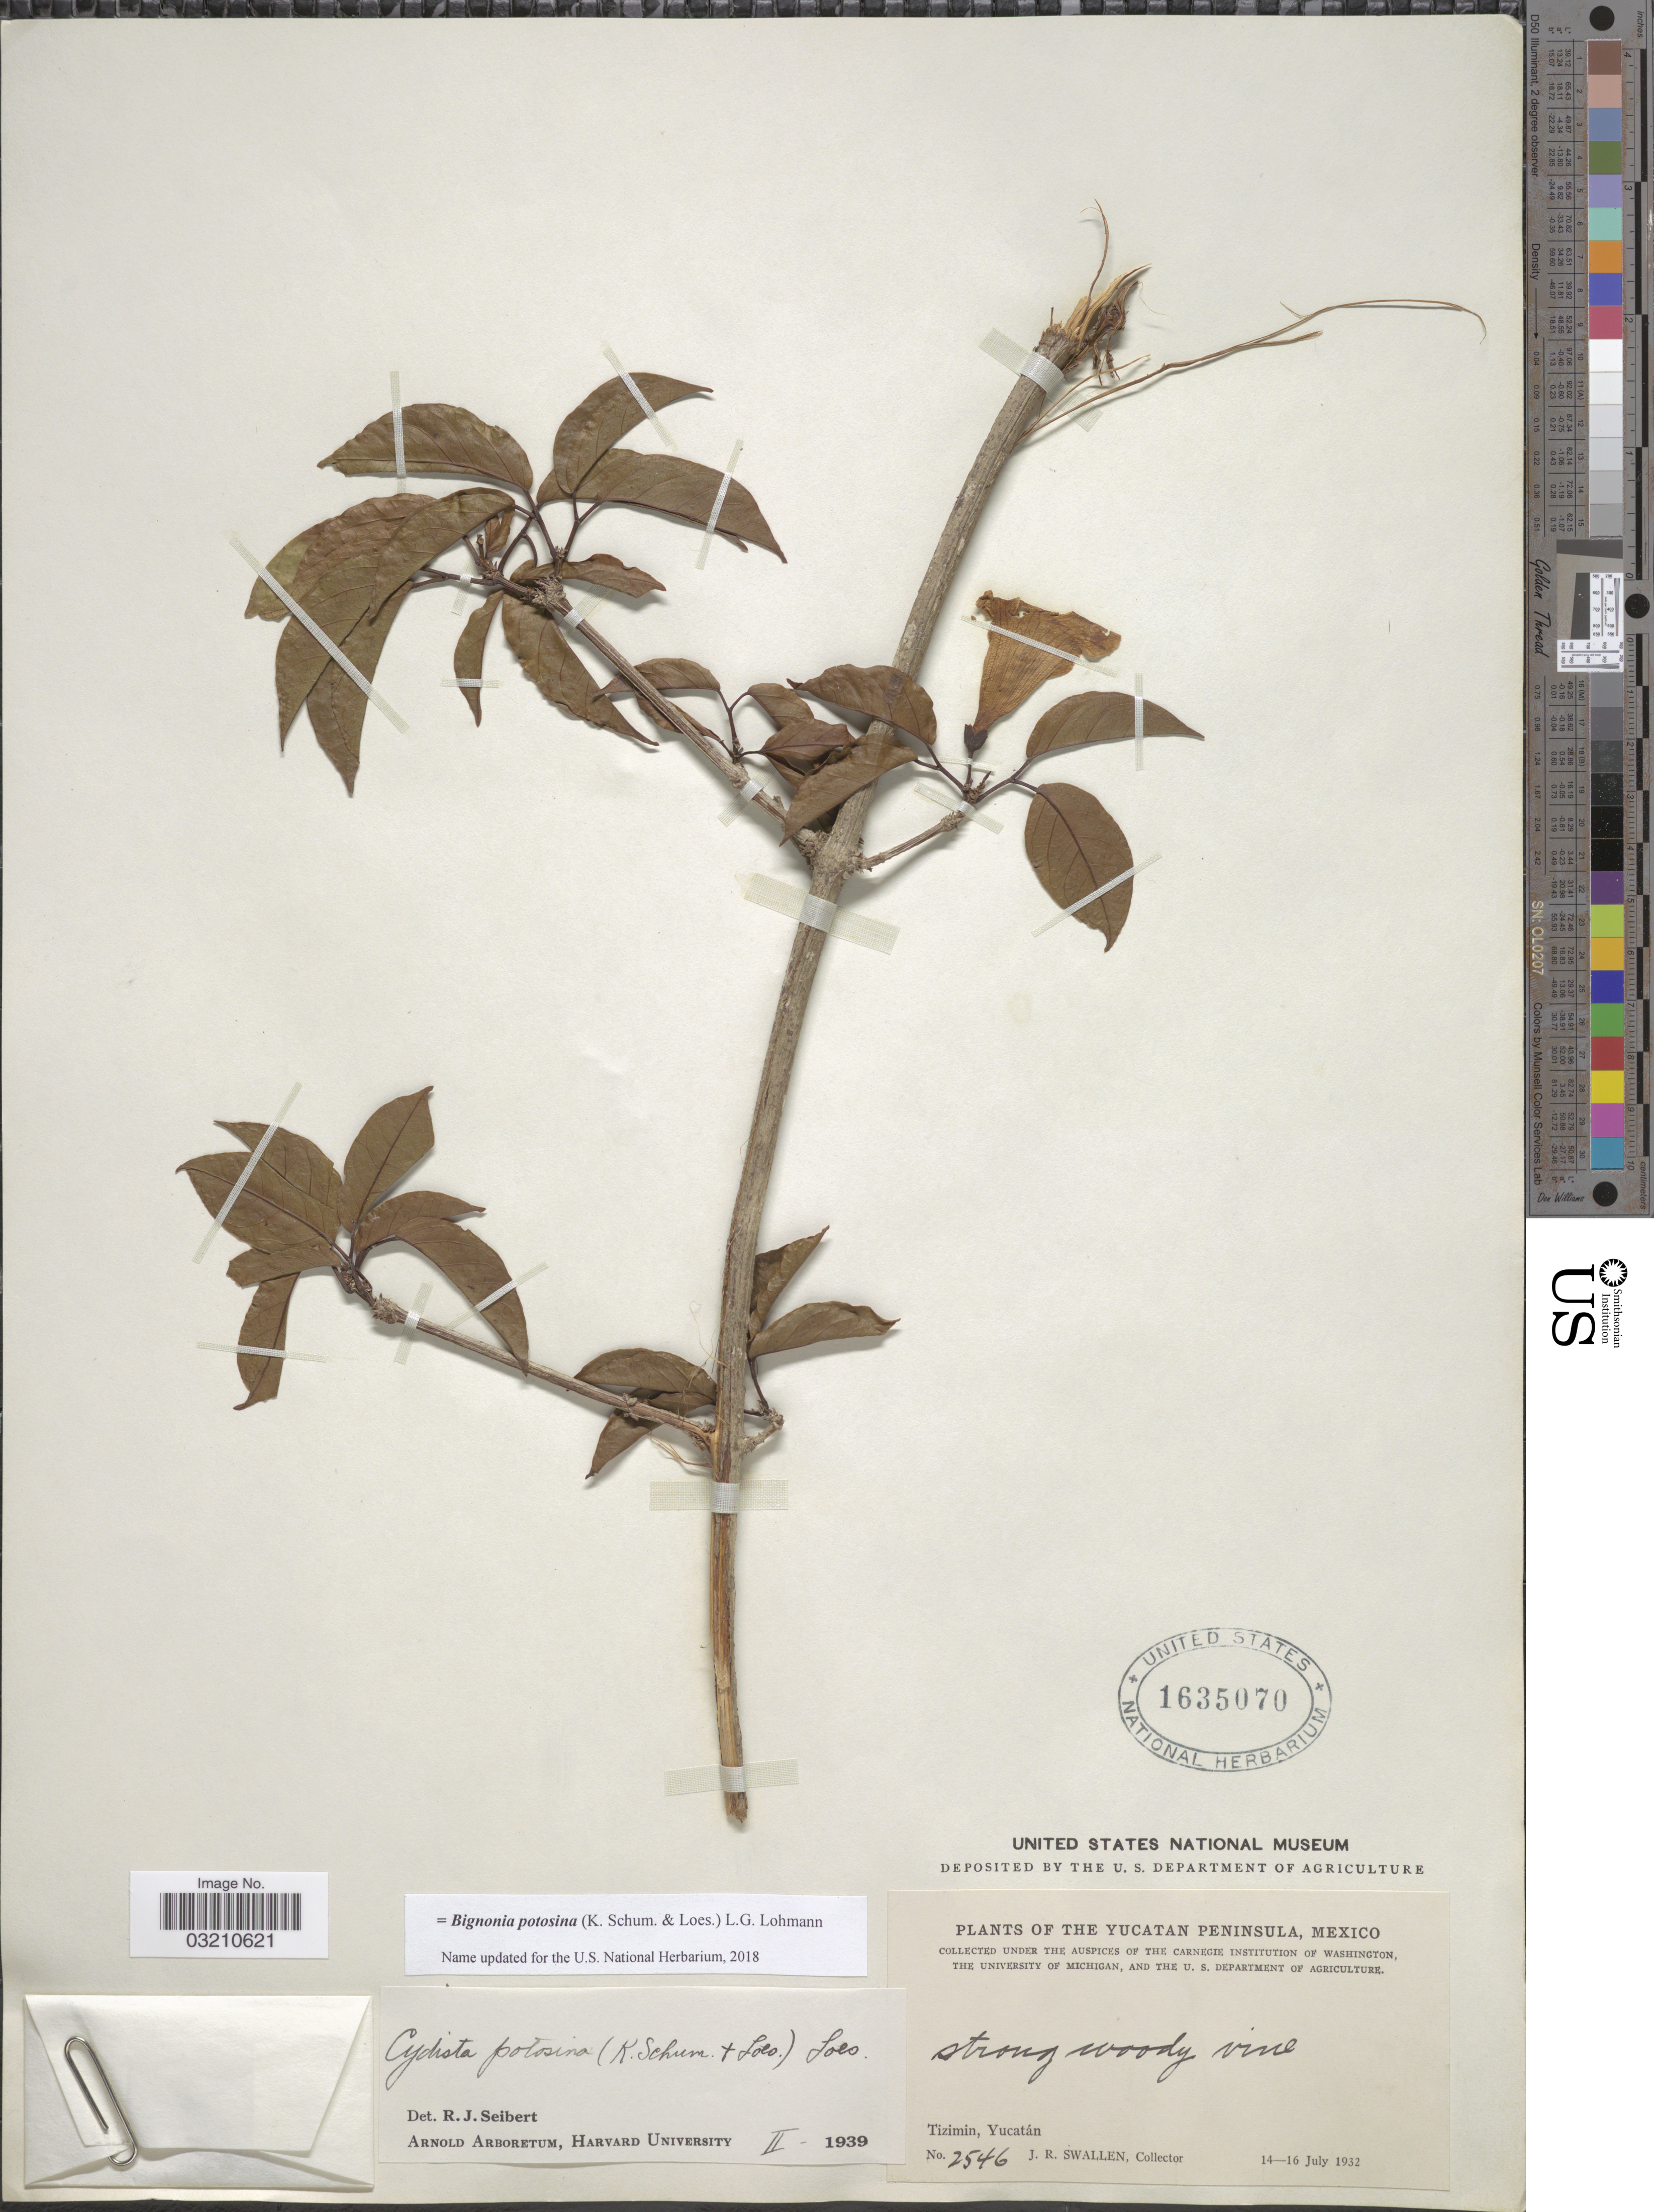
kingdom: Plantae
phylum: Tracheophyta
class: Magnoliopsida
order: Lamiales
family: Bignoniaceae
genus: Bignonia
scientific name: Bignonia potosina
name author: (K. Schum. & Loes.) L.G. Lohmann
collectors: J. R. Swallen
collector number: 2546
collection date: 1932-07-14/1932-07-16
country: Mexico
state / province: Yucatán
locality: Yucatan Peninsula. Tizimin.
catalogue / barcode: US 1635070